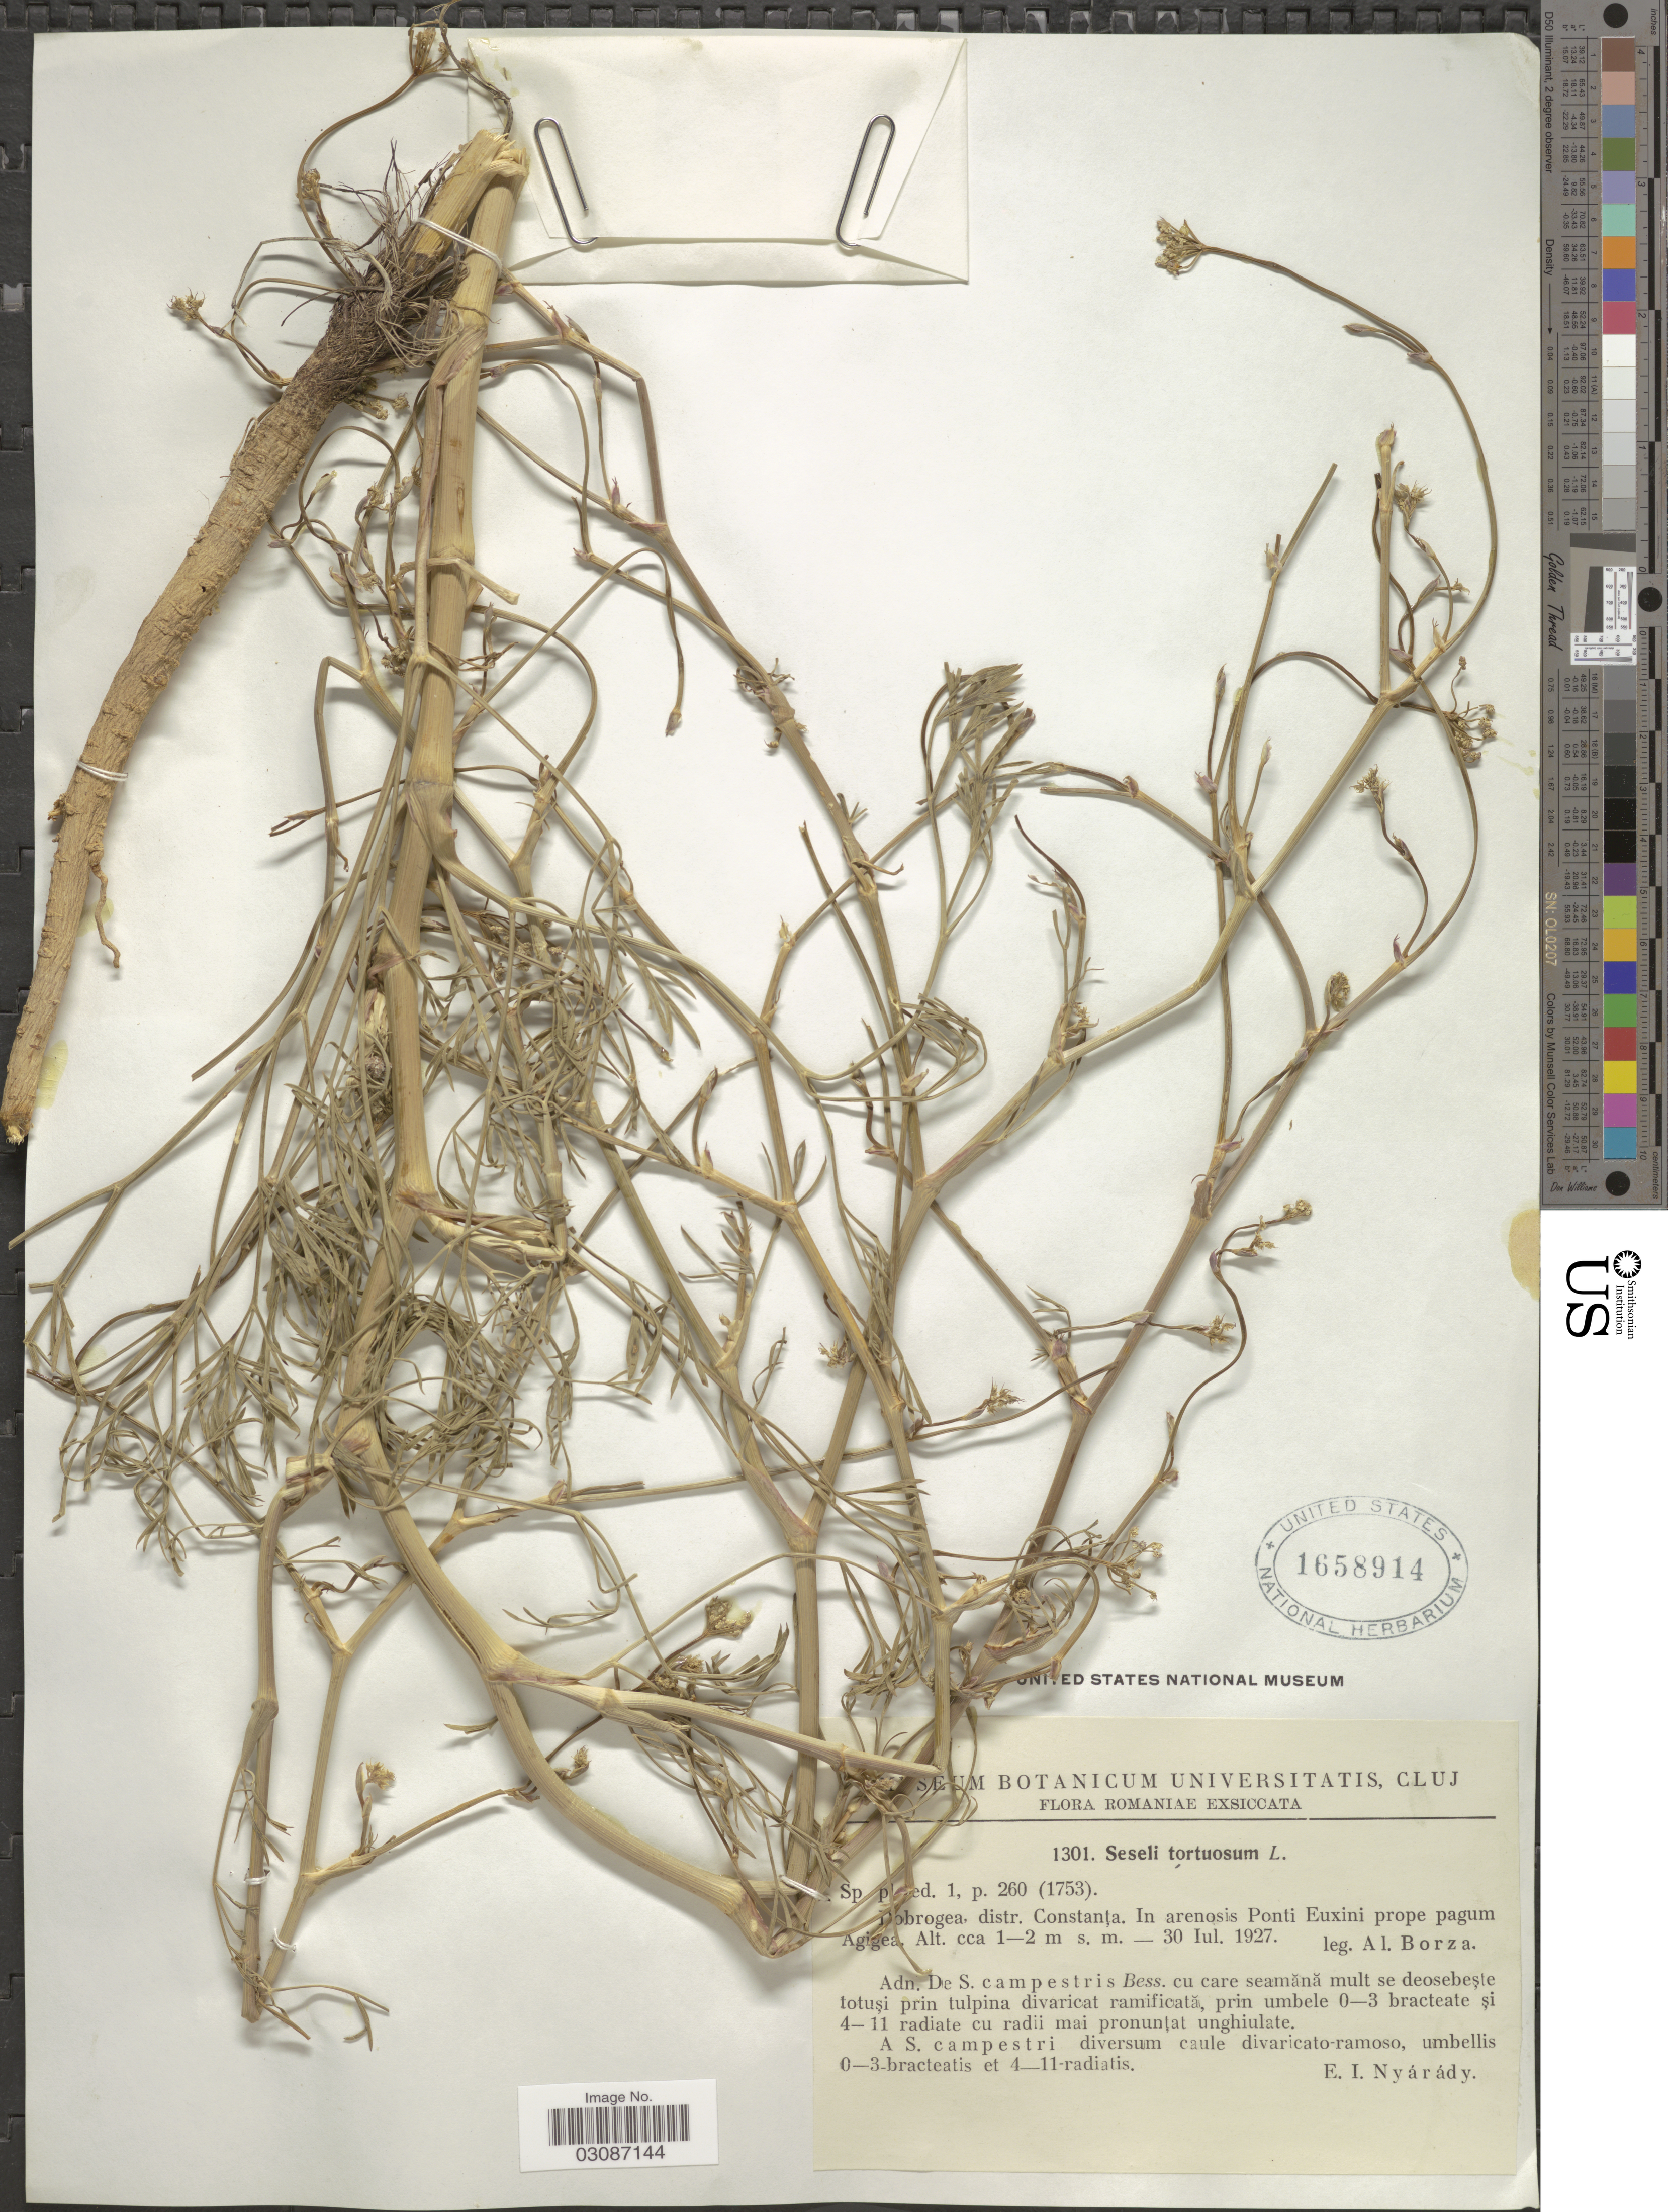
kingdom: Plantae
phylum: Tracheophyta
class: Magnoliopsida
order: Apiales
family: Apiaceae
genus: Seseli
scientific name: Seseli tortuosum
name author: L.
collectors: A. Borza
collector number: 1301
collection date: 1927-07-30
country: Romania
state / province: Constanta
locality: Dobrogea, distr. Constanta. In arenosis Ponti Euxini prope pagum Agigea,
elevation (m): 1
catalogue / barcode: US 1658914